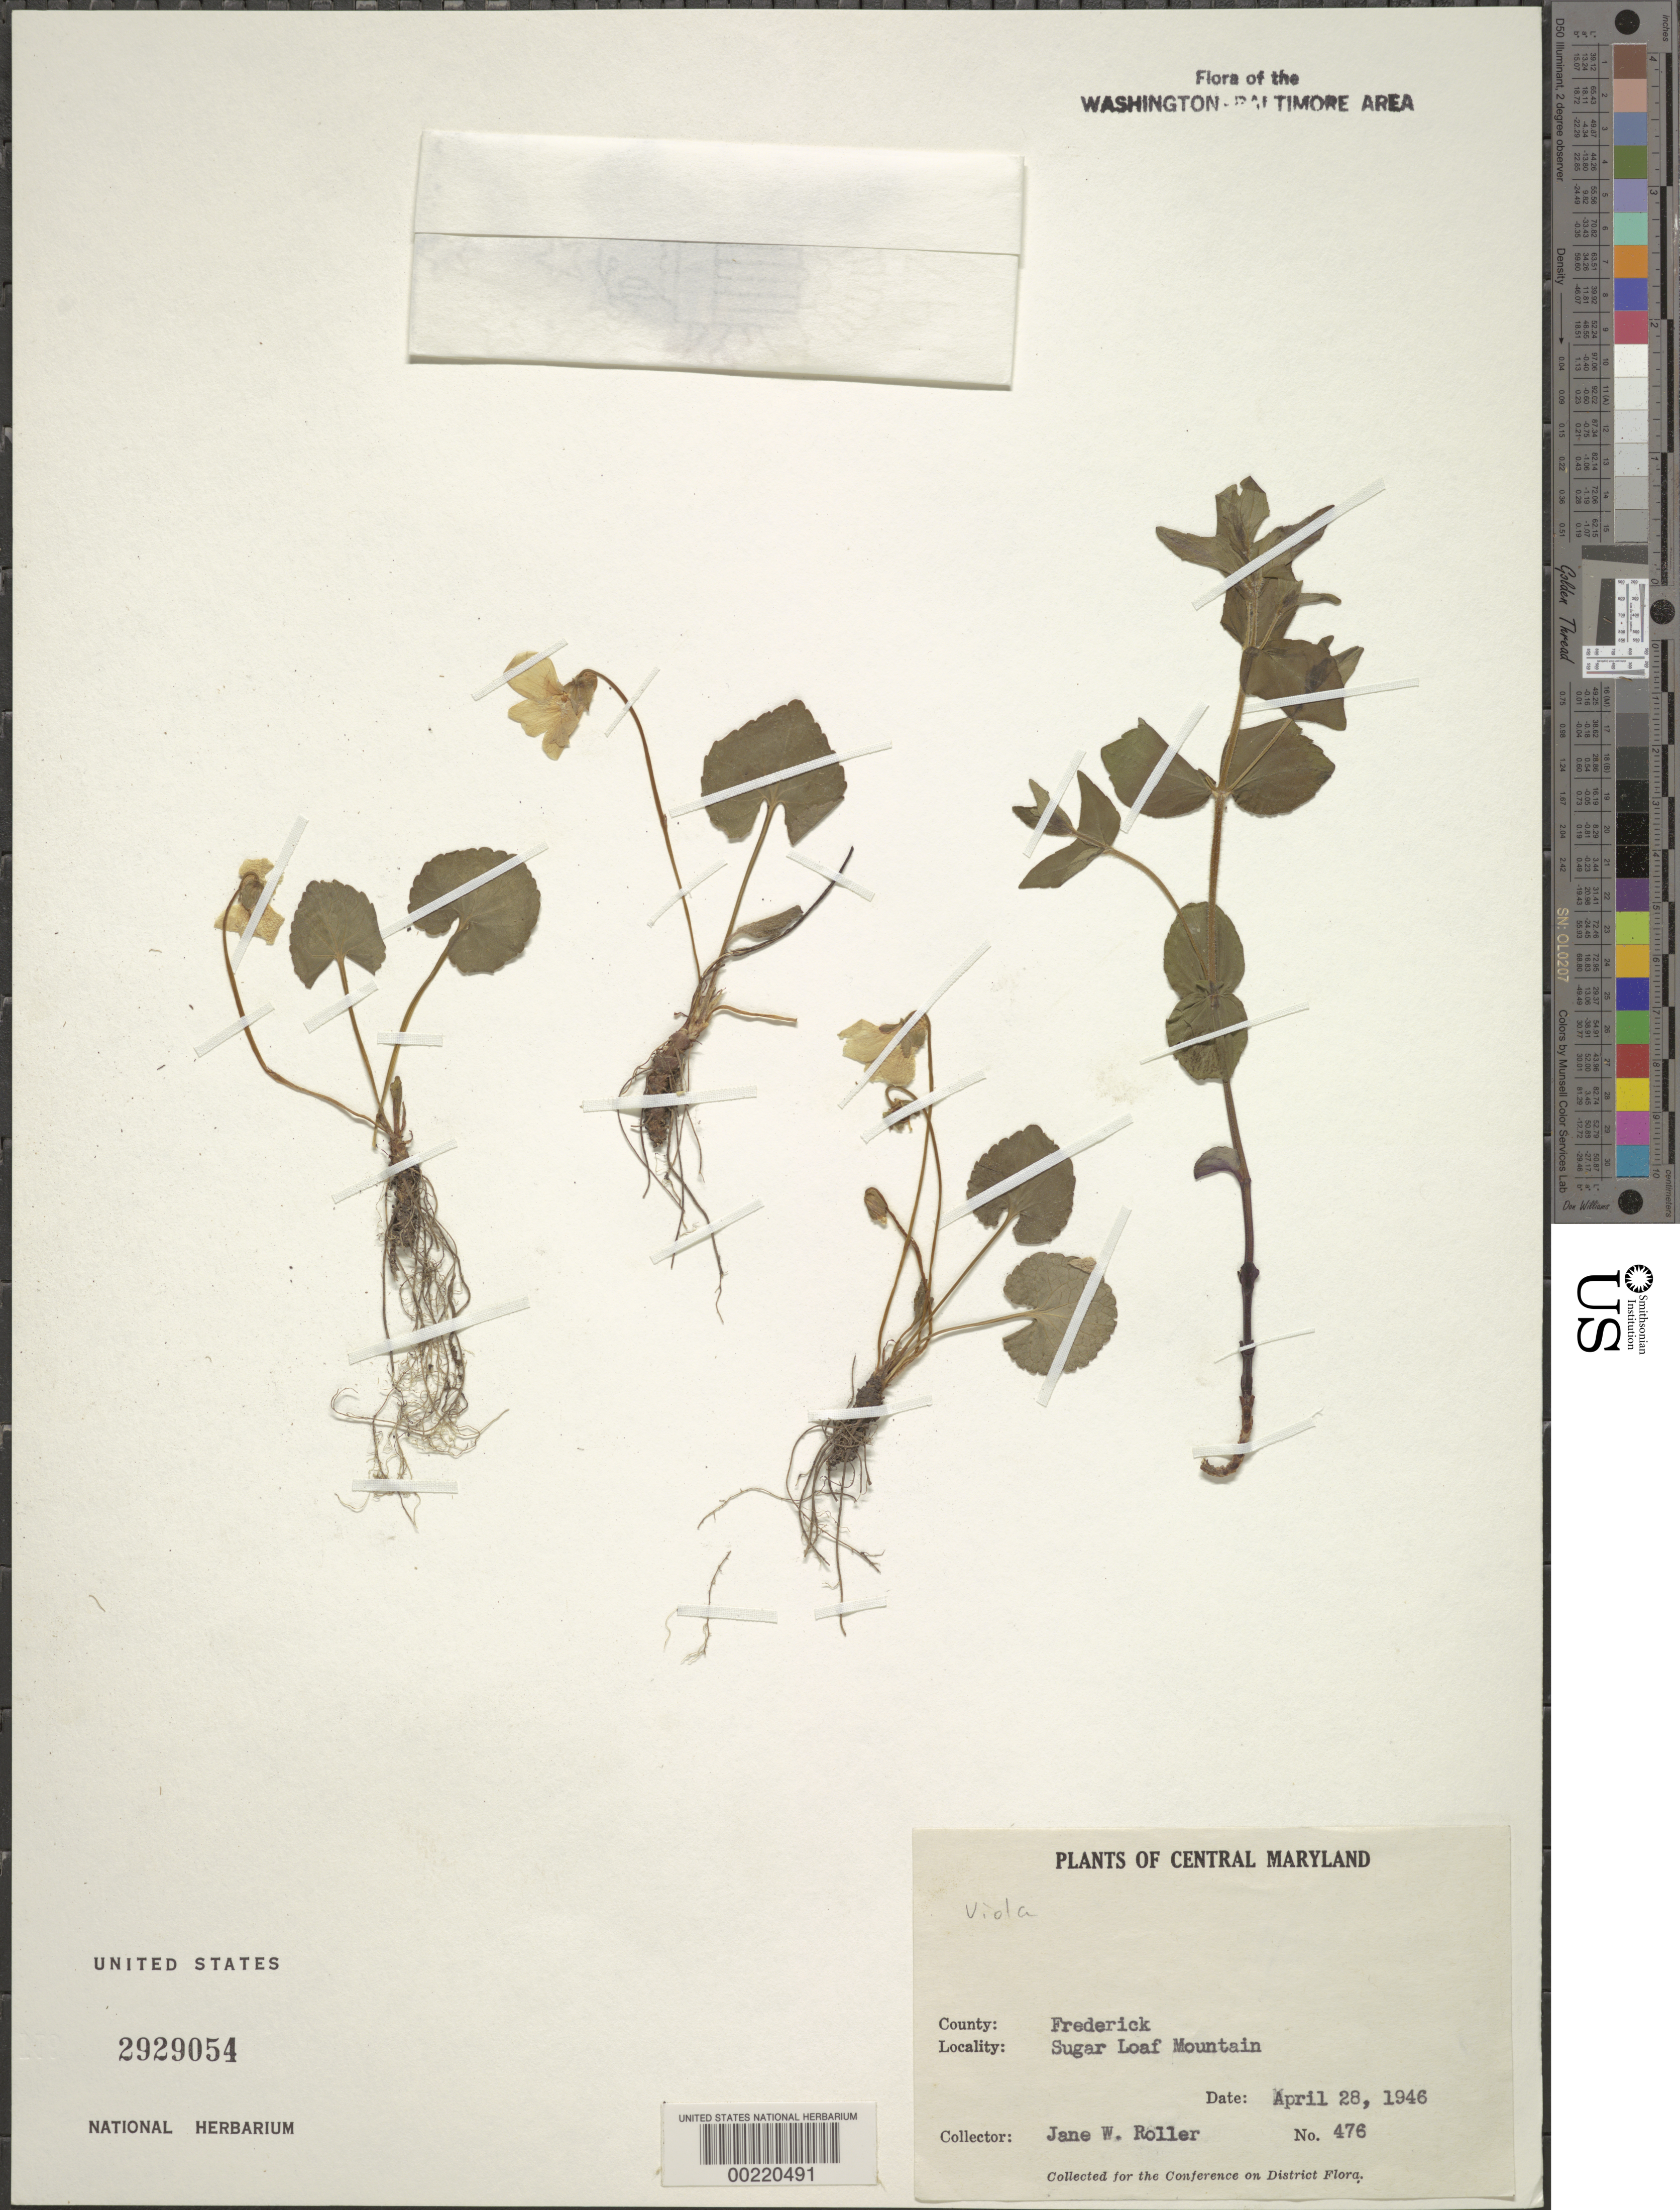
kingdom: Plantae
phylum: Tracheophyta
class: Magnoliopsida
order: Malpighiales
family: Violaceae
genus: Viola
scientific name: Viola sp.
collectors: J. W. Roller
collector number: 476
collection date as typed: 28 Apr 1946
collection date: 1946-04-28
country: United States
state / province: Maryland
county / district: Frederick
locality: Sugar Loaf Mountain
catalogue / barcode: US 2929054